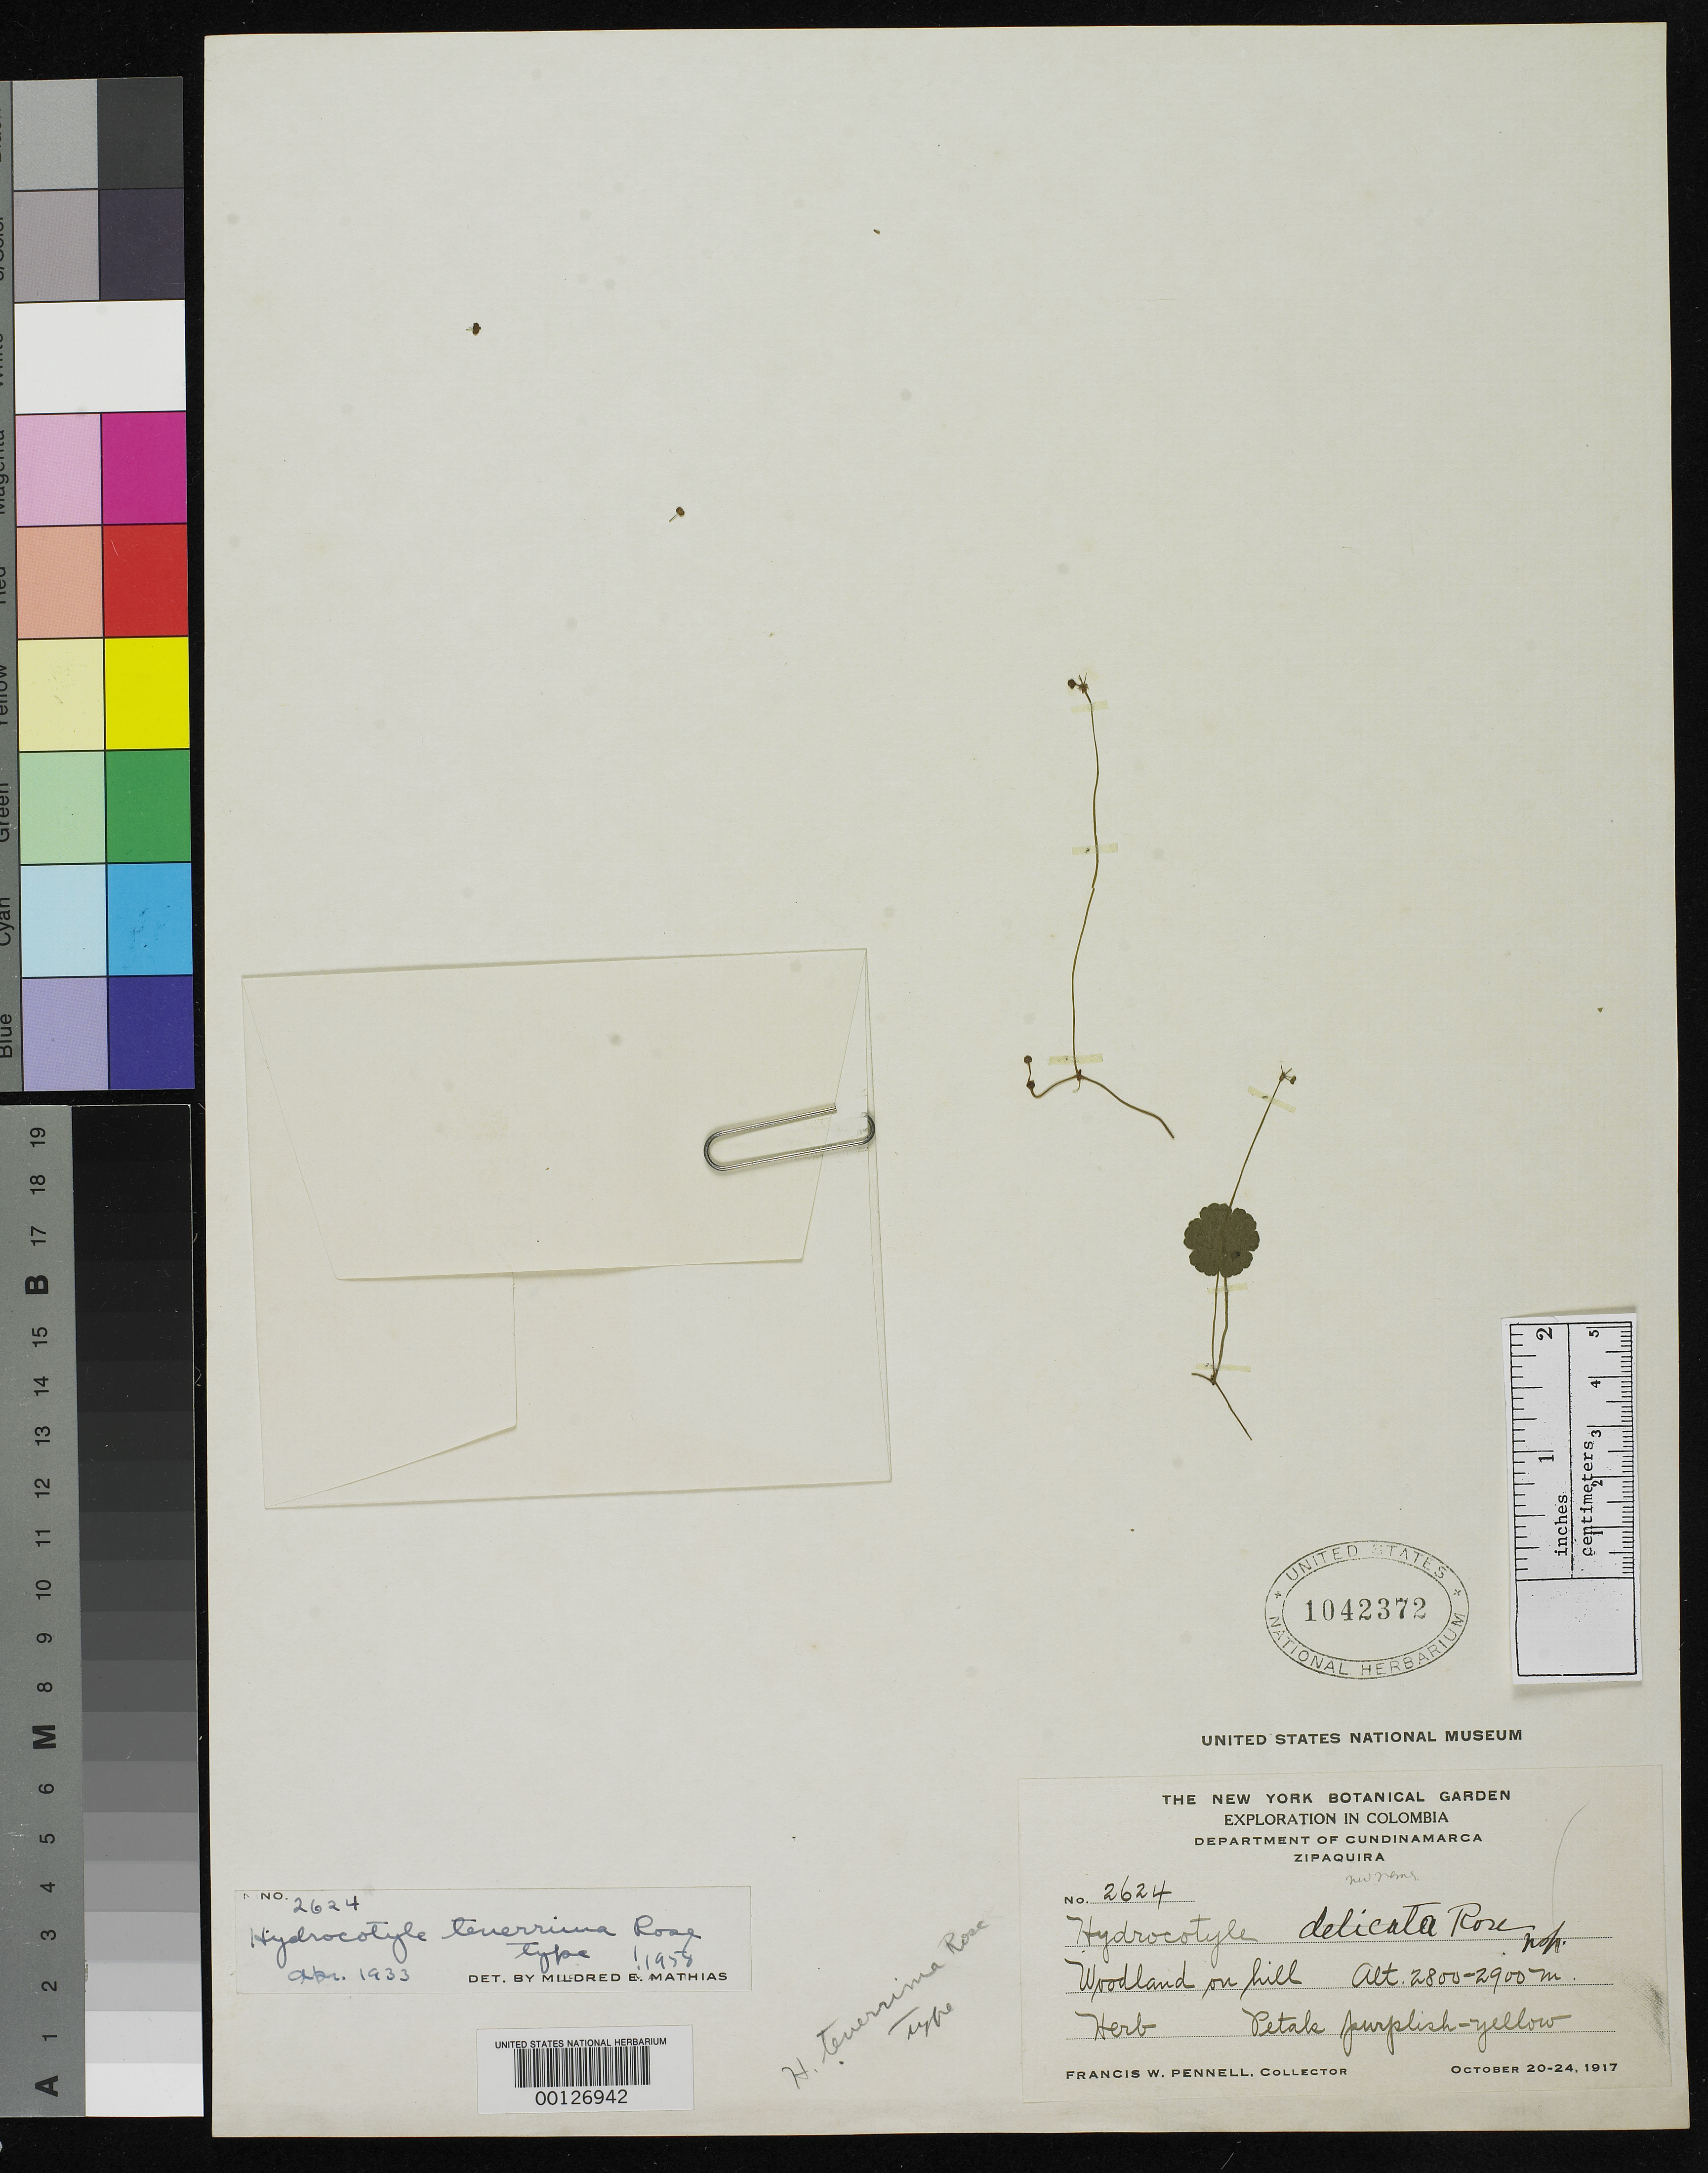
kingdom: Plantae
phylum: Tracheophyta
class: Magnoliopsida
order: Apiales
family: Araliaceae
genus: Hydrocotyle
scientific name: Hydrocotyle tenerrima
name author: Rose ex Mathias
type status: Holotype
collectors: F. W. Pennell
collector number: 2624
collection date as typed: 20 Oct 1917 to 24 Oct 1917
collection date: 1917-10-20/1917-10-24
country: Colombia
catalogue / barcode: US 1042372